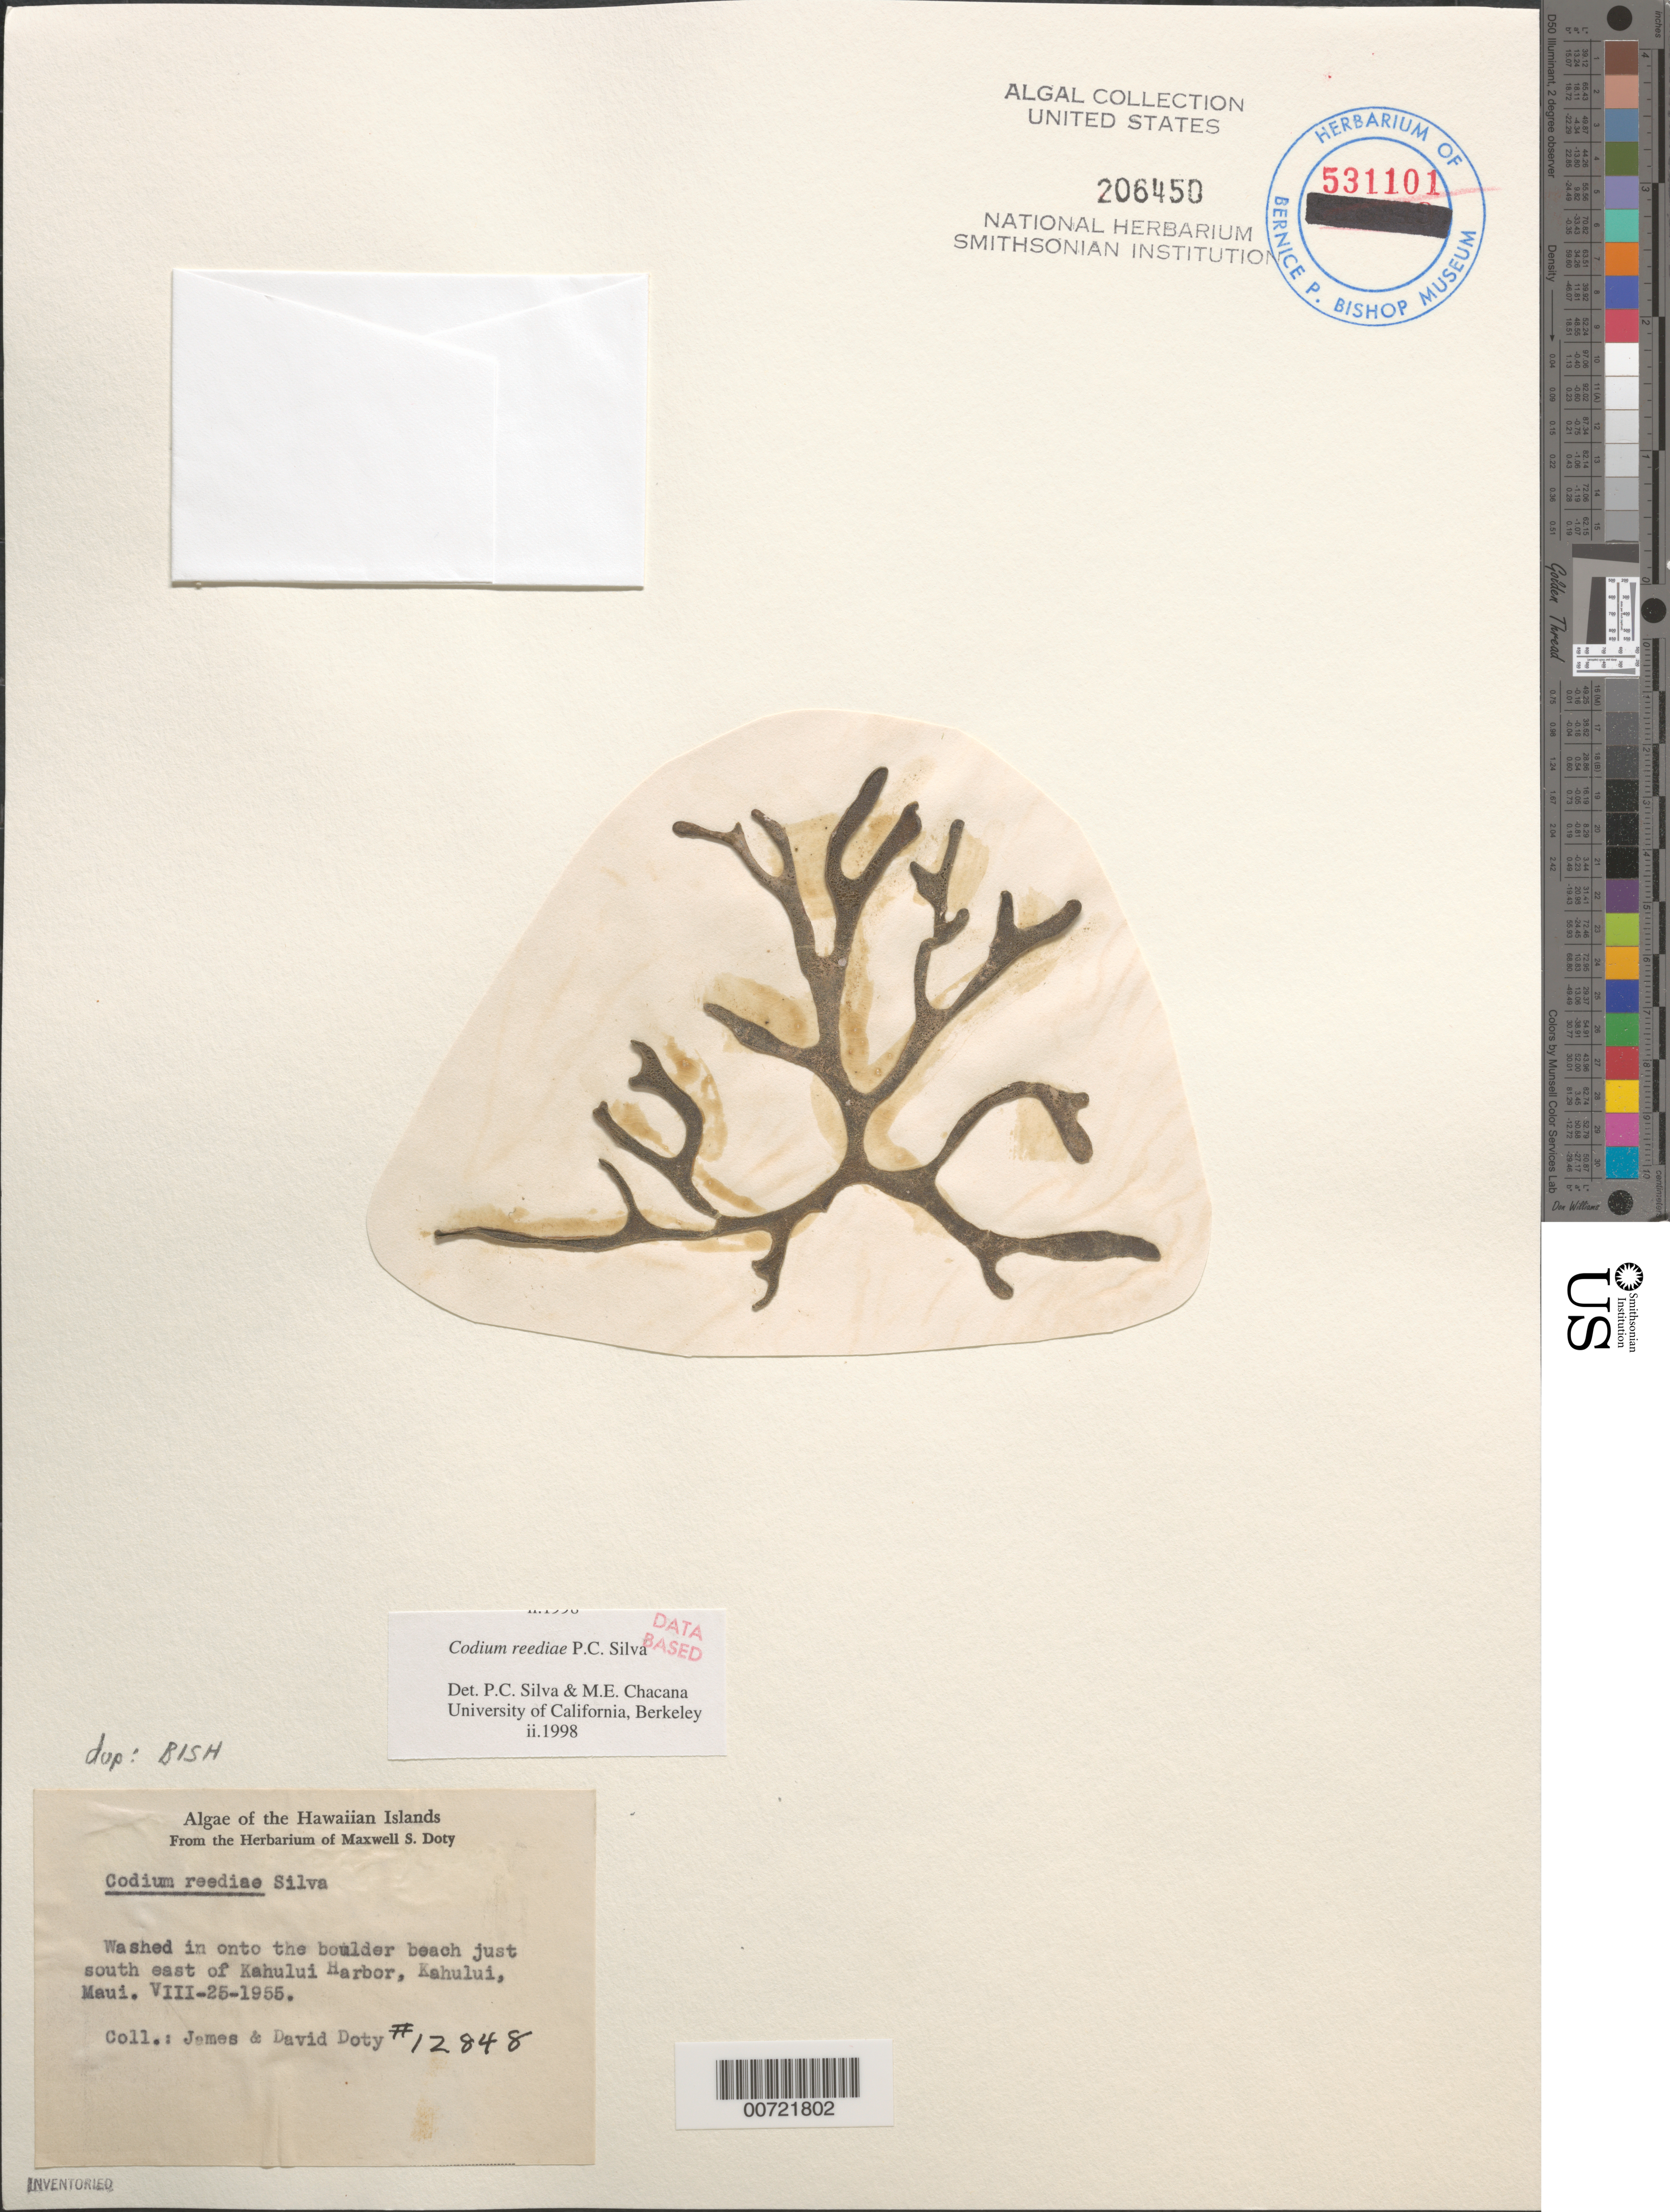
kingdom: Plantae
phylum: Chlorophyta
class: Ulvophyceae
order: Bryopsidales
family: Codiaceae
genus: Codium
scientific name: Codium reediae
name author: P.C. Silva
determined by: Pedroche, F. F.; Silva, P. C.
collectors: J. Doty & D. Doty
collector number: MSD 12848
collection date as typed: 25 Aug 1955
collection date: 1955-08-25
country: United States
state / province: Hawaii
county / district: Maui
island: Maui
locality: Kahului, boulder beach just southeast of Kahului Harbor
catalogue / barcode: US 206450